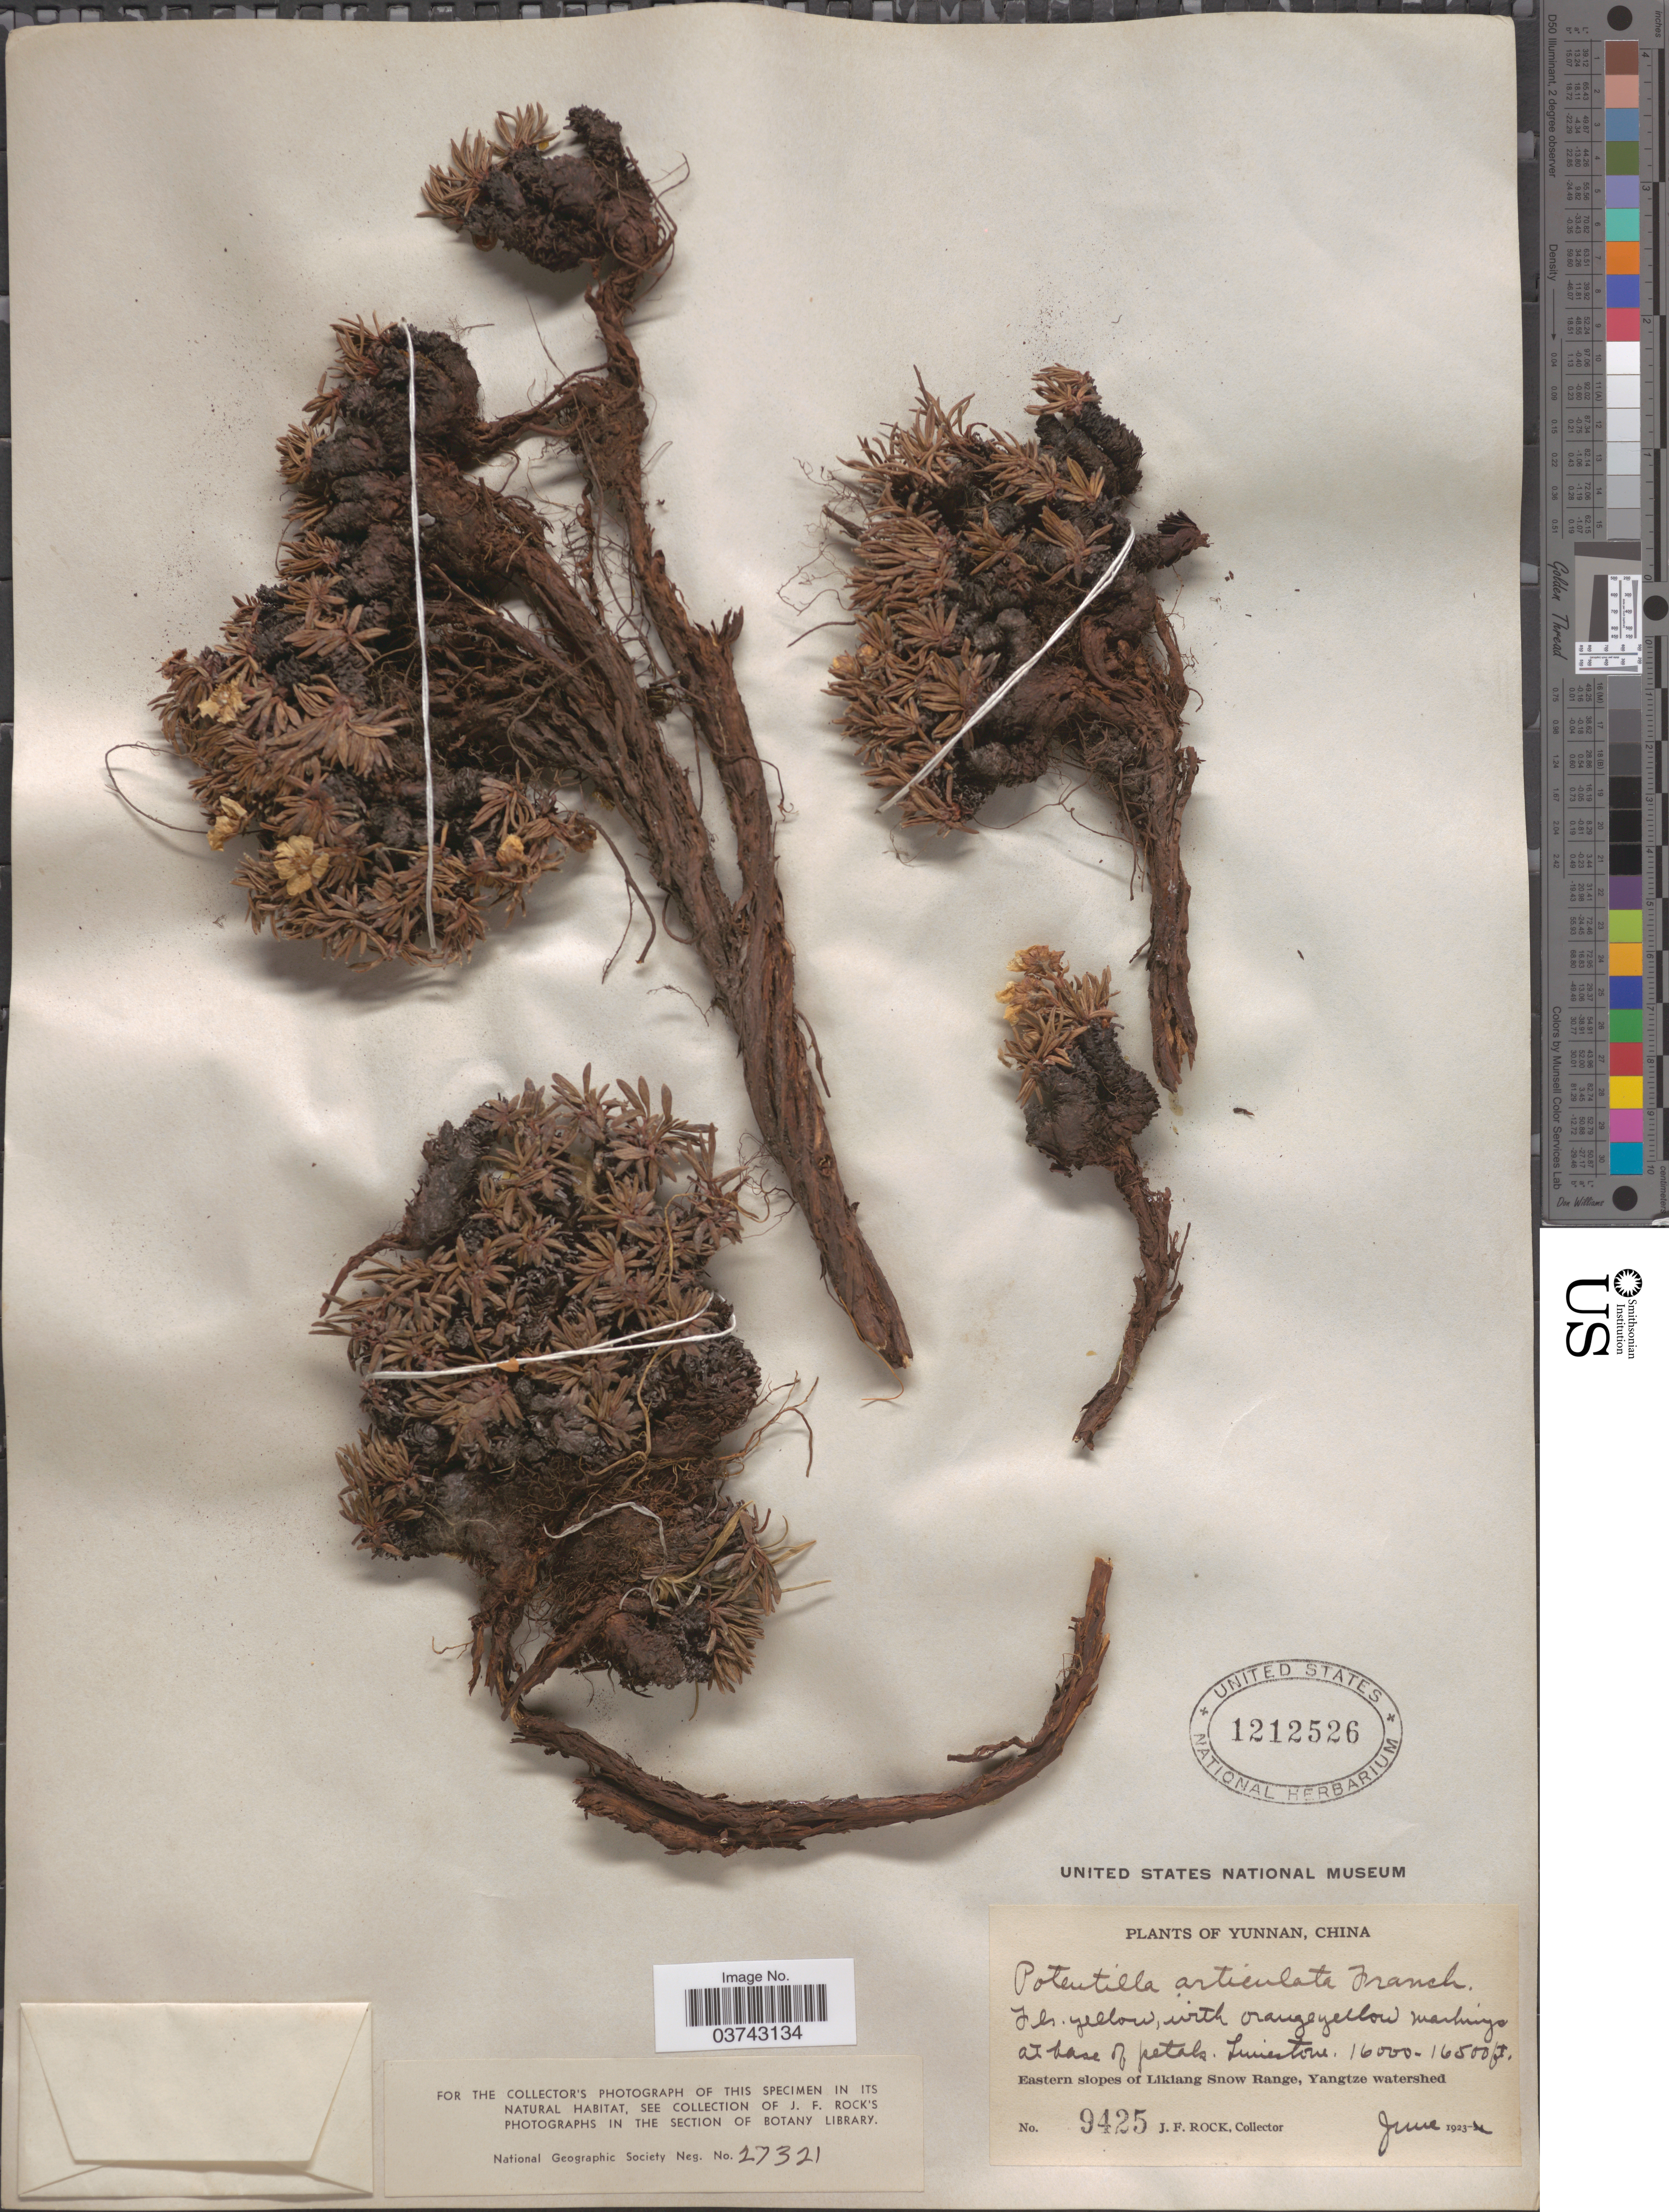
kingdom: Plantae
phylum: Tracheophyta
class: Magnoliopsida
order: Rosales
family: Rosaceae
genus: Potentilla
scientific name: Potentilla articulata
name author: Franch.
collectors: J. Rock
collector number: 9425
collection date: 1923-06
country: China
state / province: Yunnan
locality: Eastern slopes of Likiang Snow Range, Yangtze watershed.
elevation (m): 4877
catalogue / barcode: US 1212526